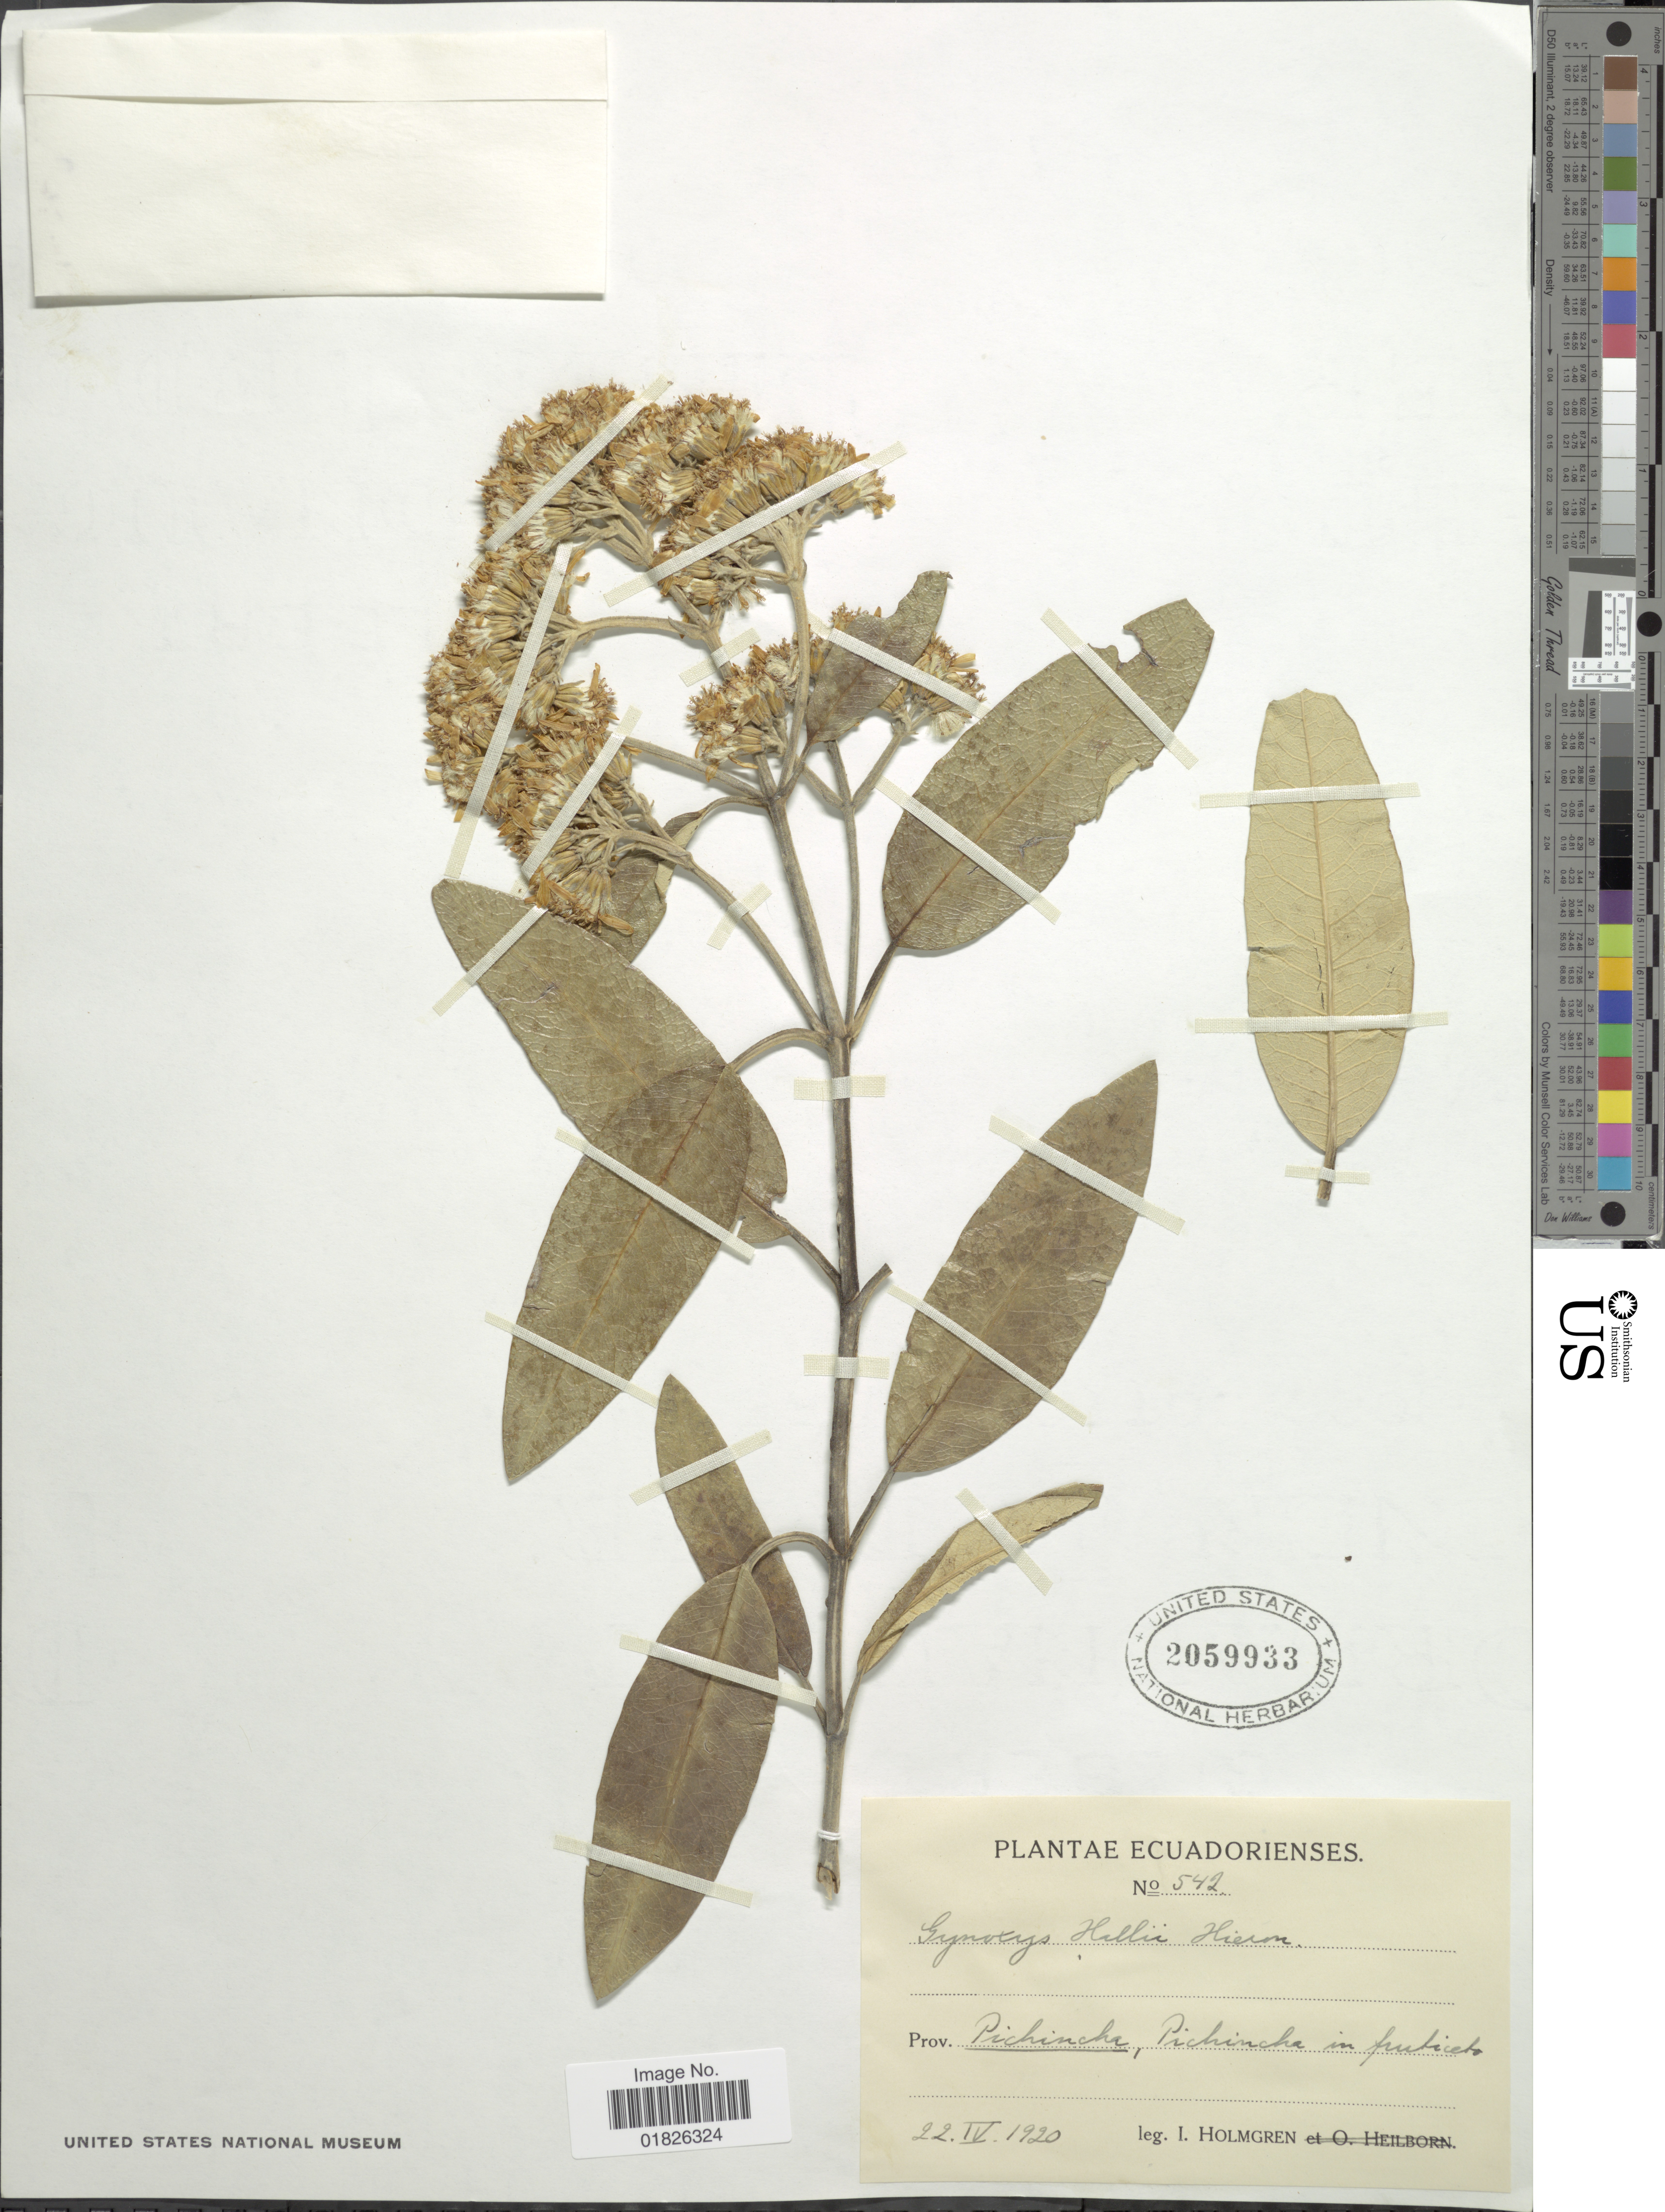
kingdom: Plantae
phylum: Tracheophyta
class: Magnoliopsida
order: Asterales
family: Asteraceae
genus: Gynoxys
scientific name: Gynoxys hallii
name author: Cass.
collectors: I. Holmgren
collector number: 542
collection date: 1920-04-22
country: Ecuador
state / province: Pichincha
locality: Pichincha in fruticeto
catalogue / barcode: US 2059933